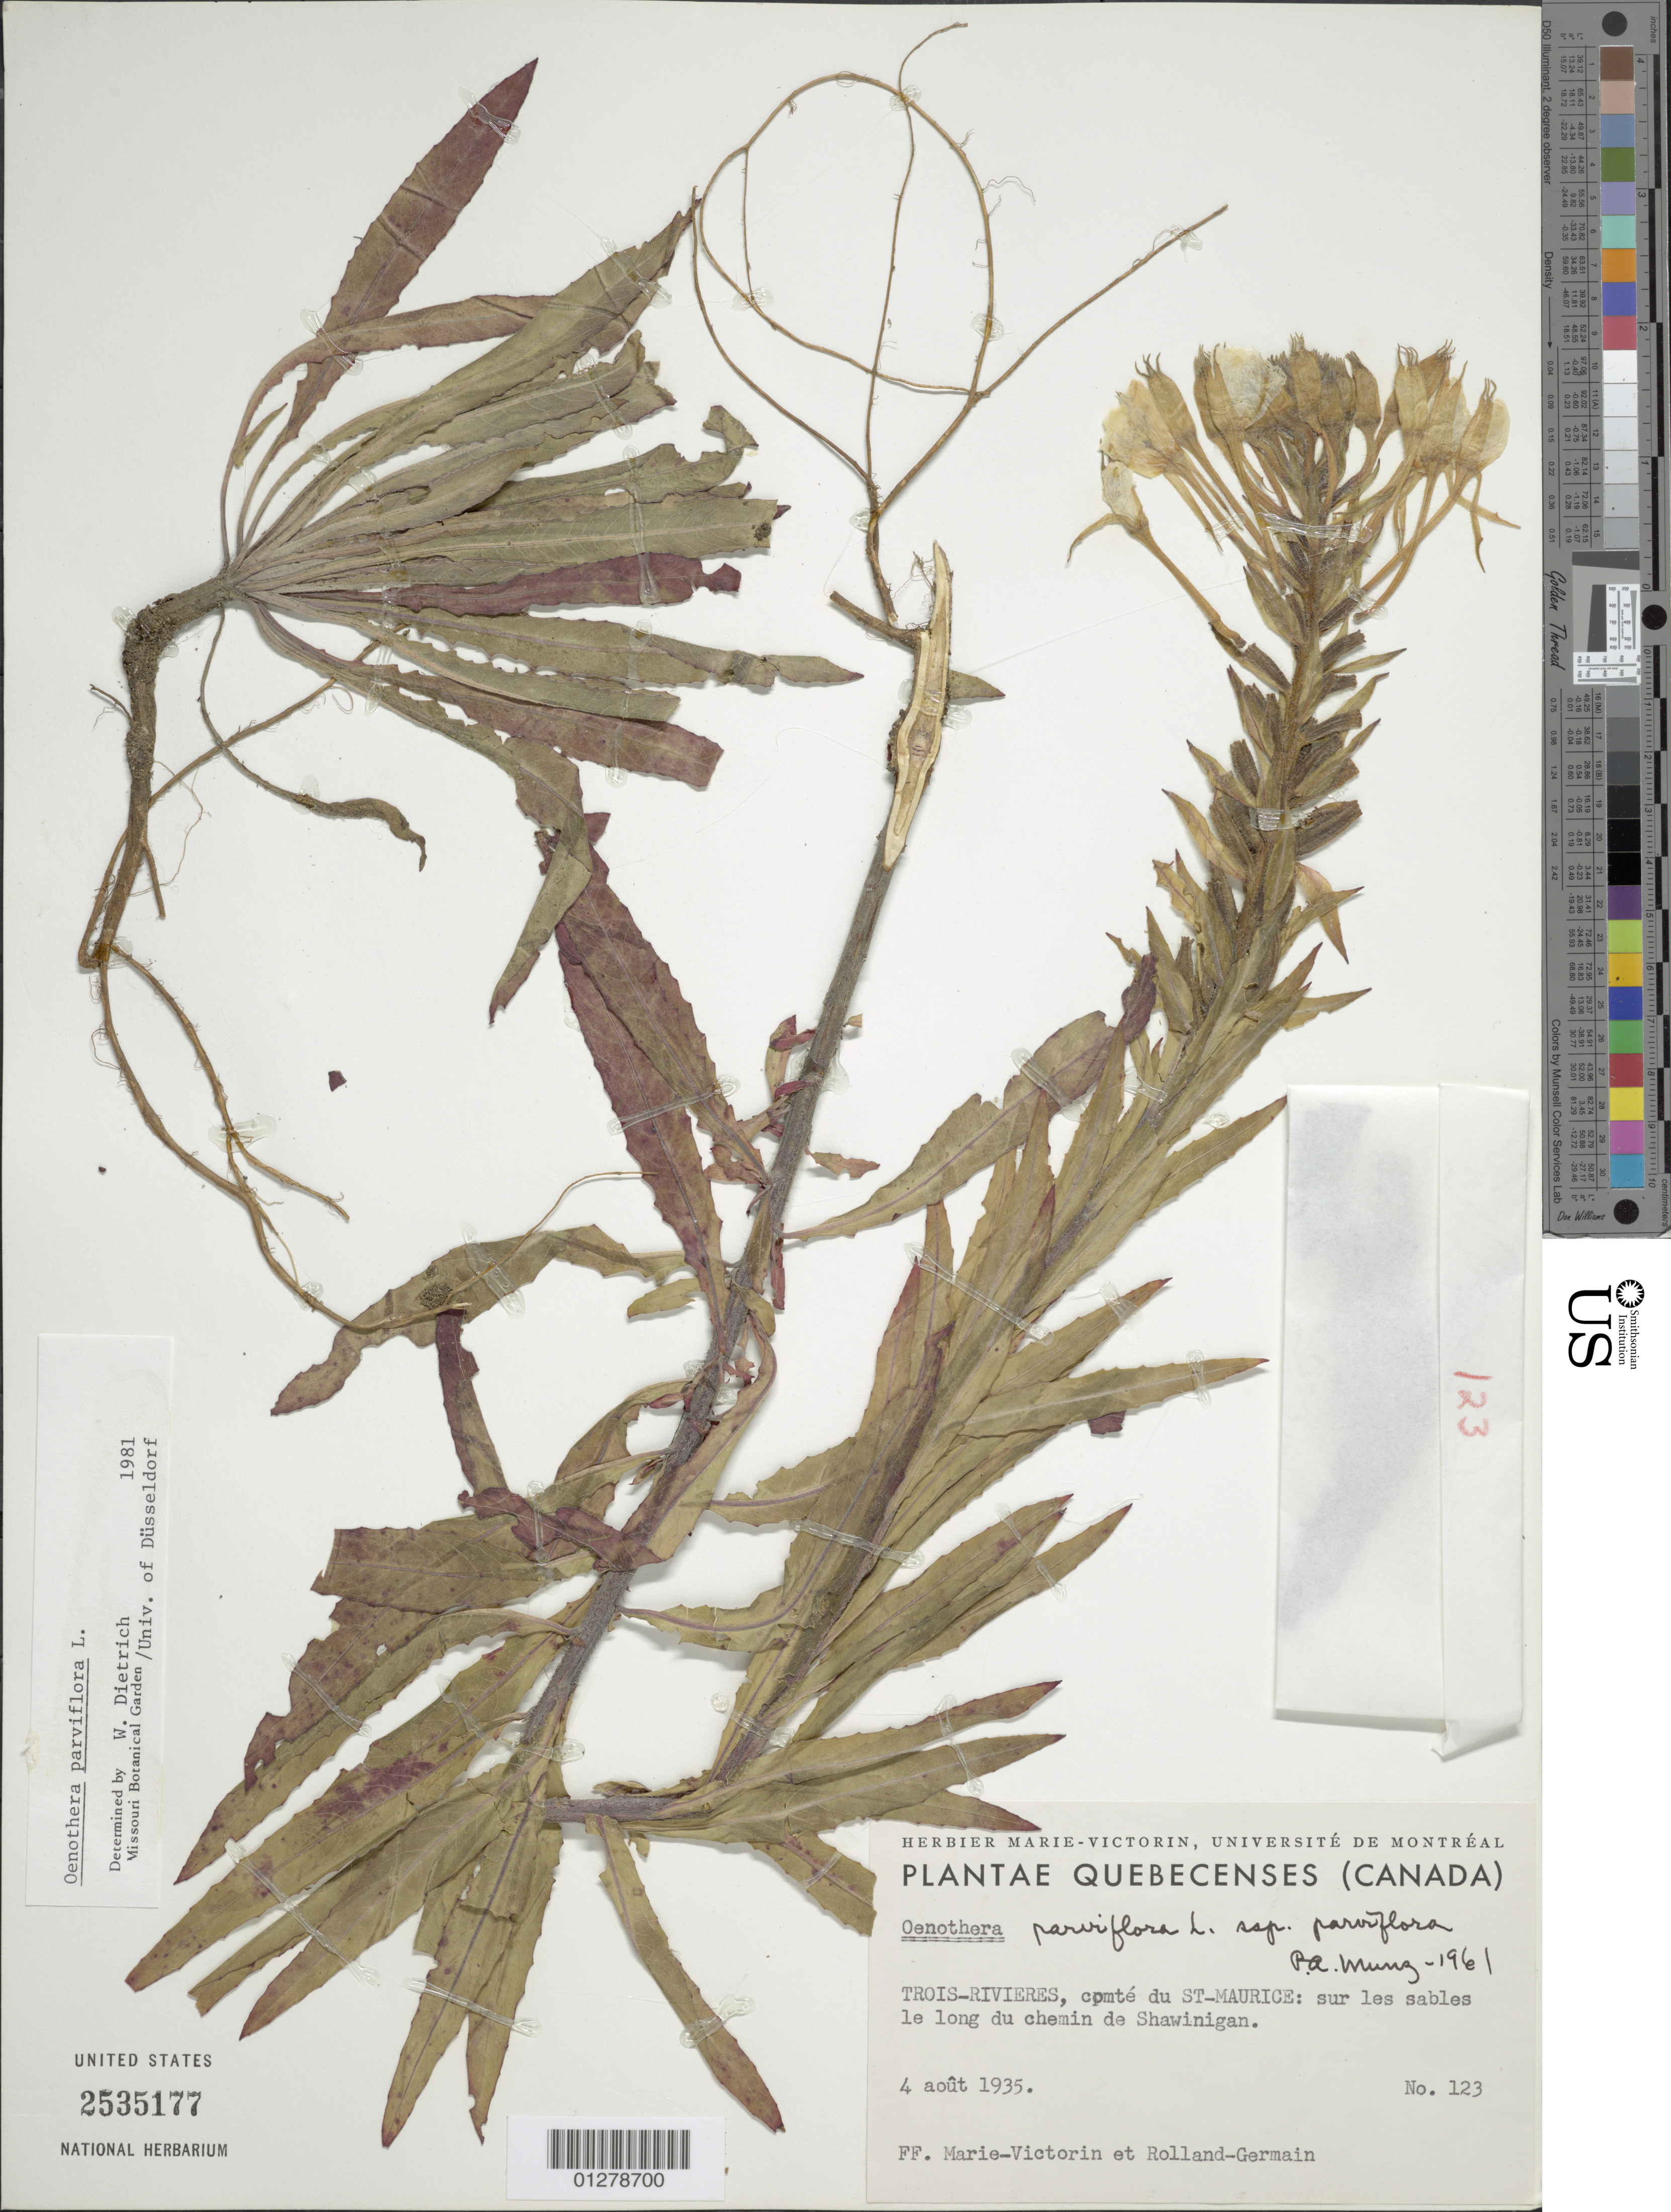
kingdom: Plantae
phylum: Tracheophyta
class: Magnoliopsida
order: Myrtales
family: Onagraceae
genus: Oenothera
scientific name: Oenothera parviflora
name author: L.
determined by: Dietrich, W.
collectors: Fr. Marie-Victorin & Rolland-Germain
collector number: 123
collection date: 1935-08-04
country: Canada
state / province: Quebec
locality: Trois- Rivieres, comte du St. Maurice.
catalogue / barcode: US 2535177